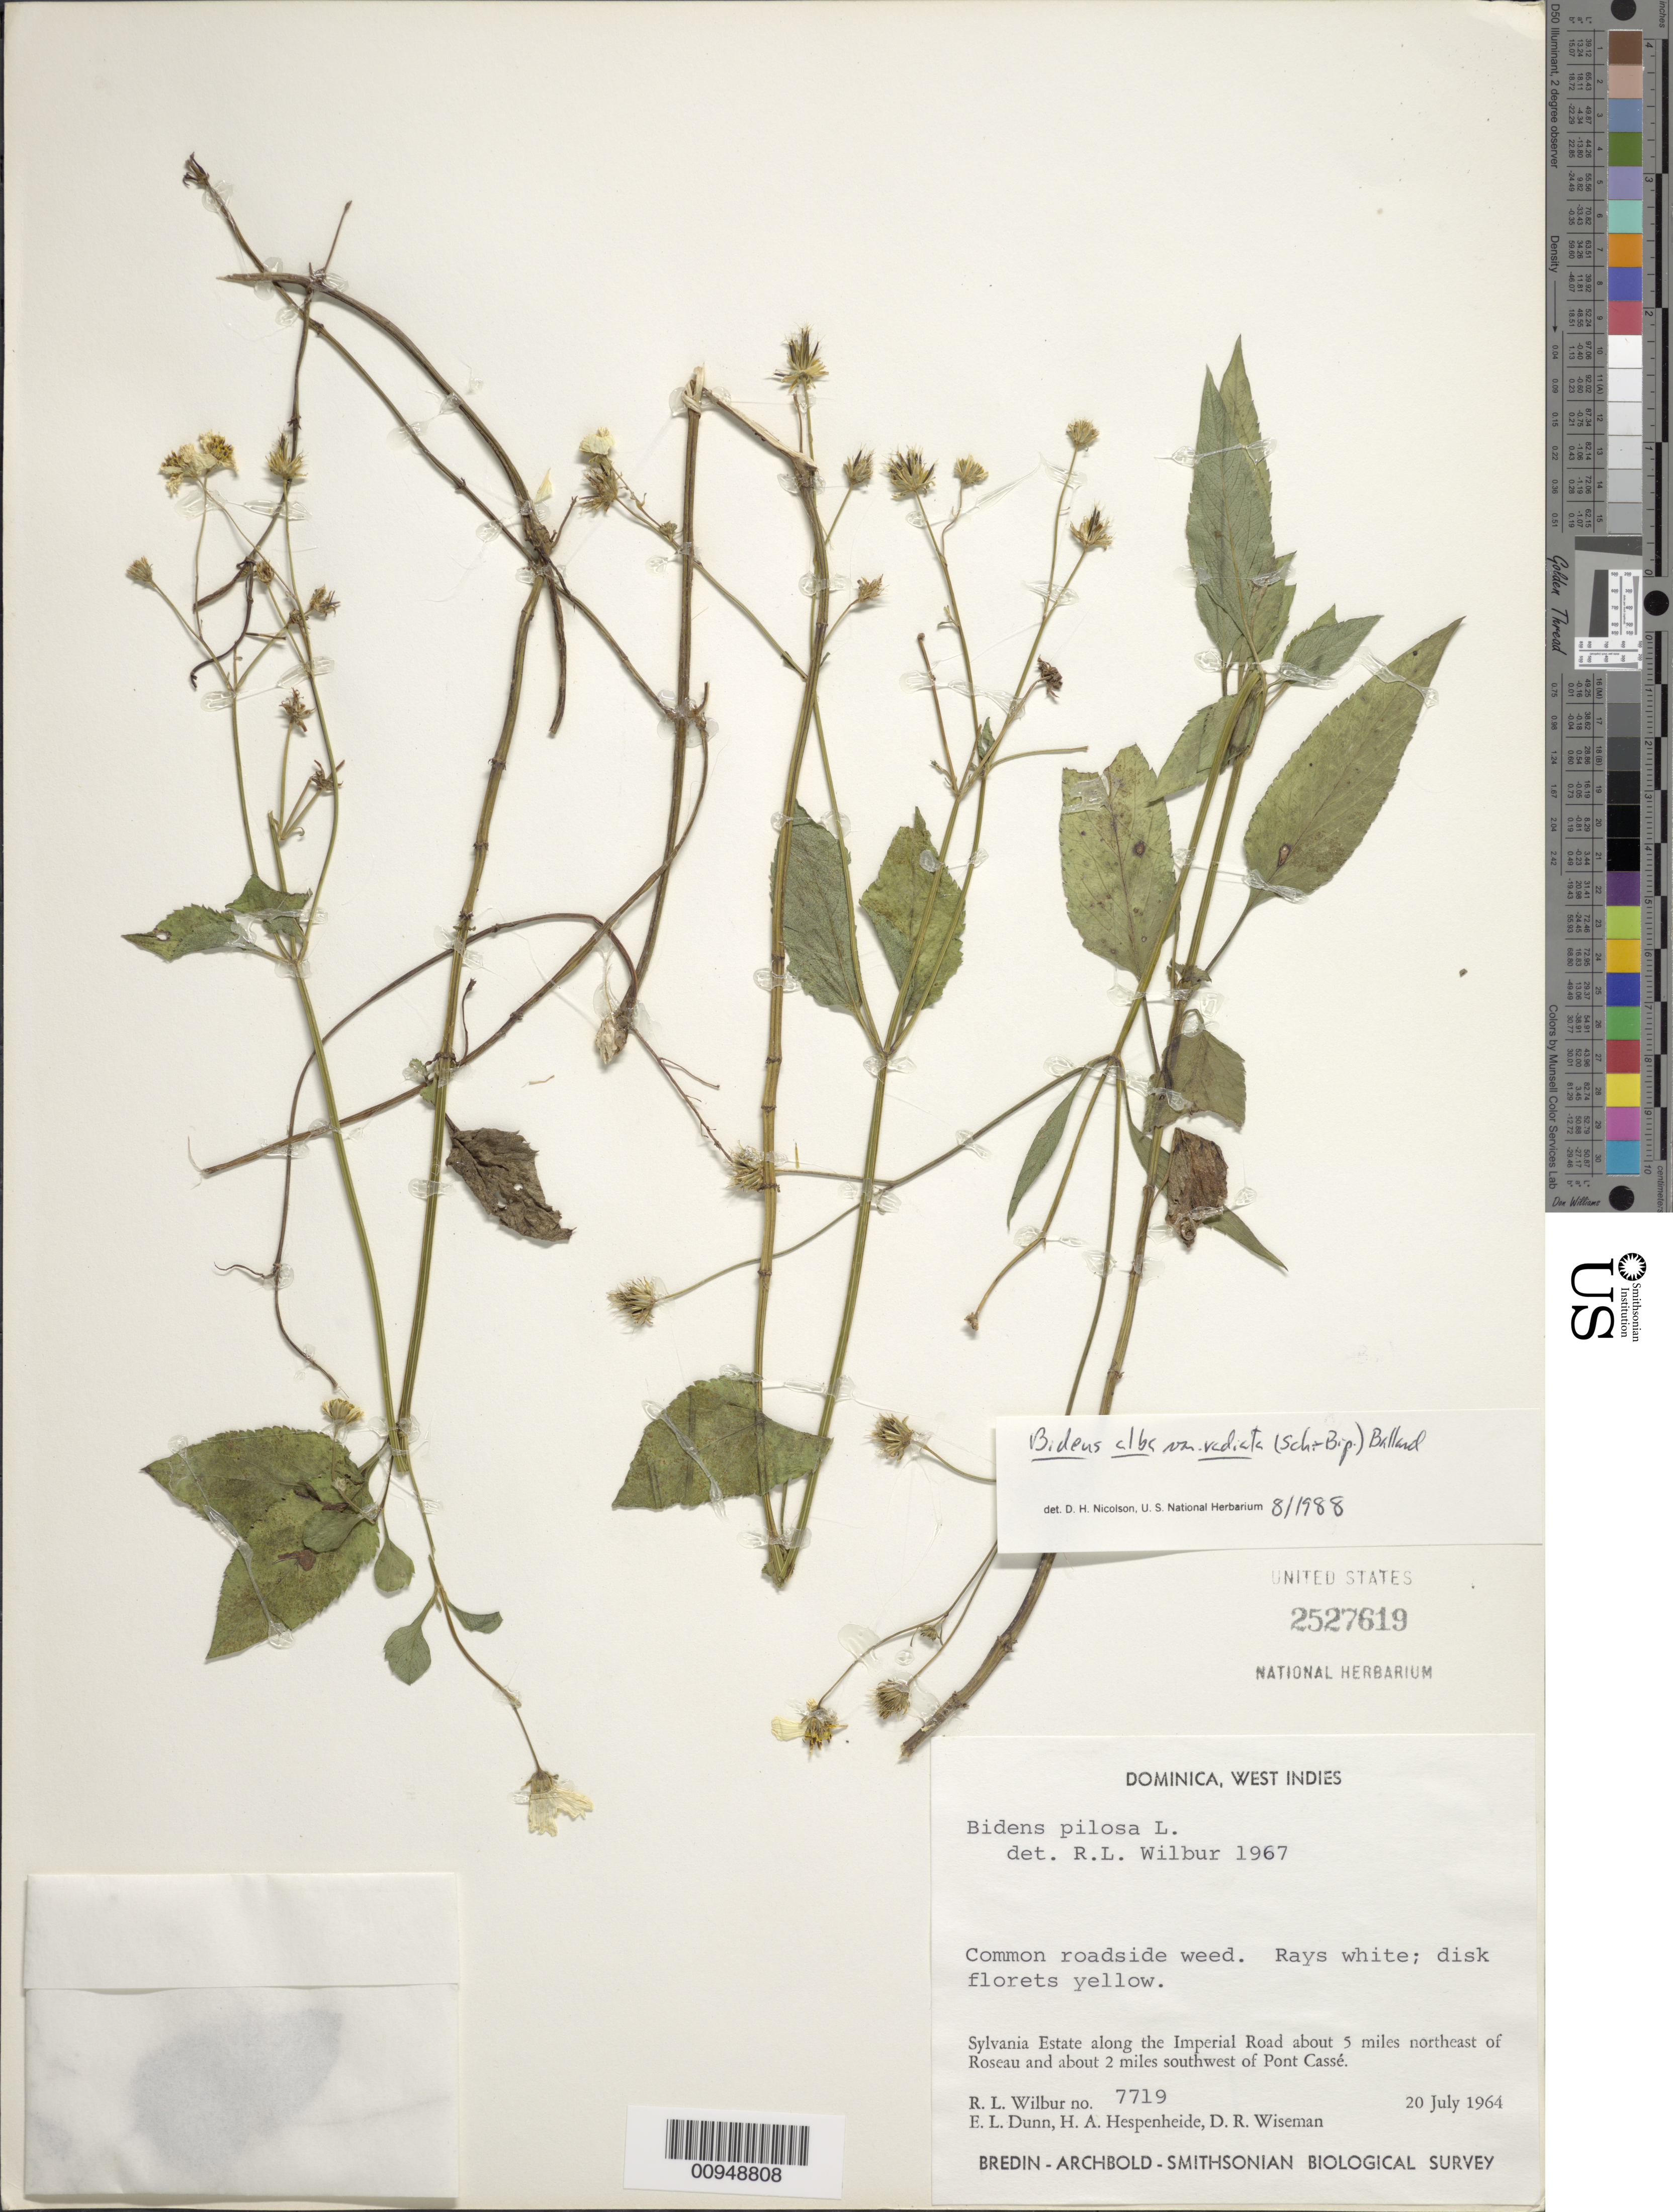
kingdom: Plantae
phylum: Tracheophyta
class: Magnoliopsida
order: Asterales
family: Asteraceae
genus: Bidens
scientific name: Bidens alba var. radiata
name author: (Sch. Bip.) R.E. Ballard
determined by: Nicolson, Dan H.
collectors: R. L. Wilbur, E. Dunn, H. A. Hespenheide & D. R. Wiseman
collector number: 7719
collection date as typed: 20 Jul 1964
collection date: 1964-07-20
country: Dominica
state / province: St. Paul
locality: Sylvania Estate, along the Imperial Road about 5 mi NE of Roseau and about 2 mi SW of Pont Cassé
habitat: Roadside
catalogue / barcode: US 2527619